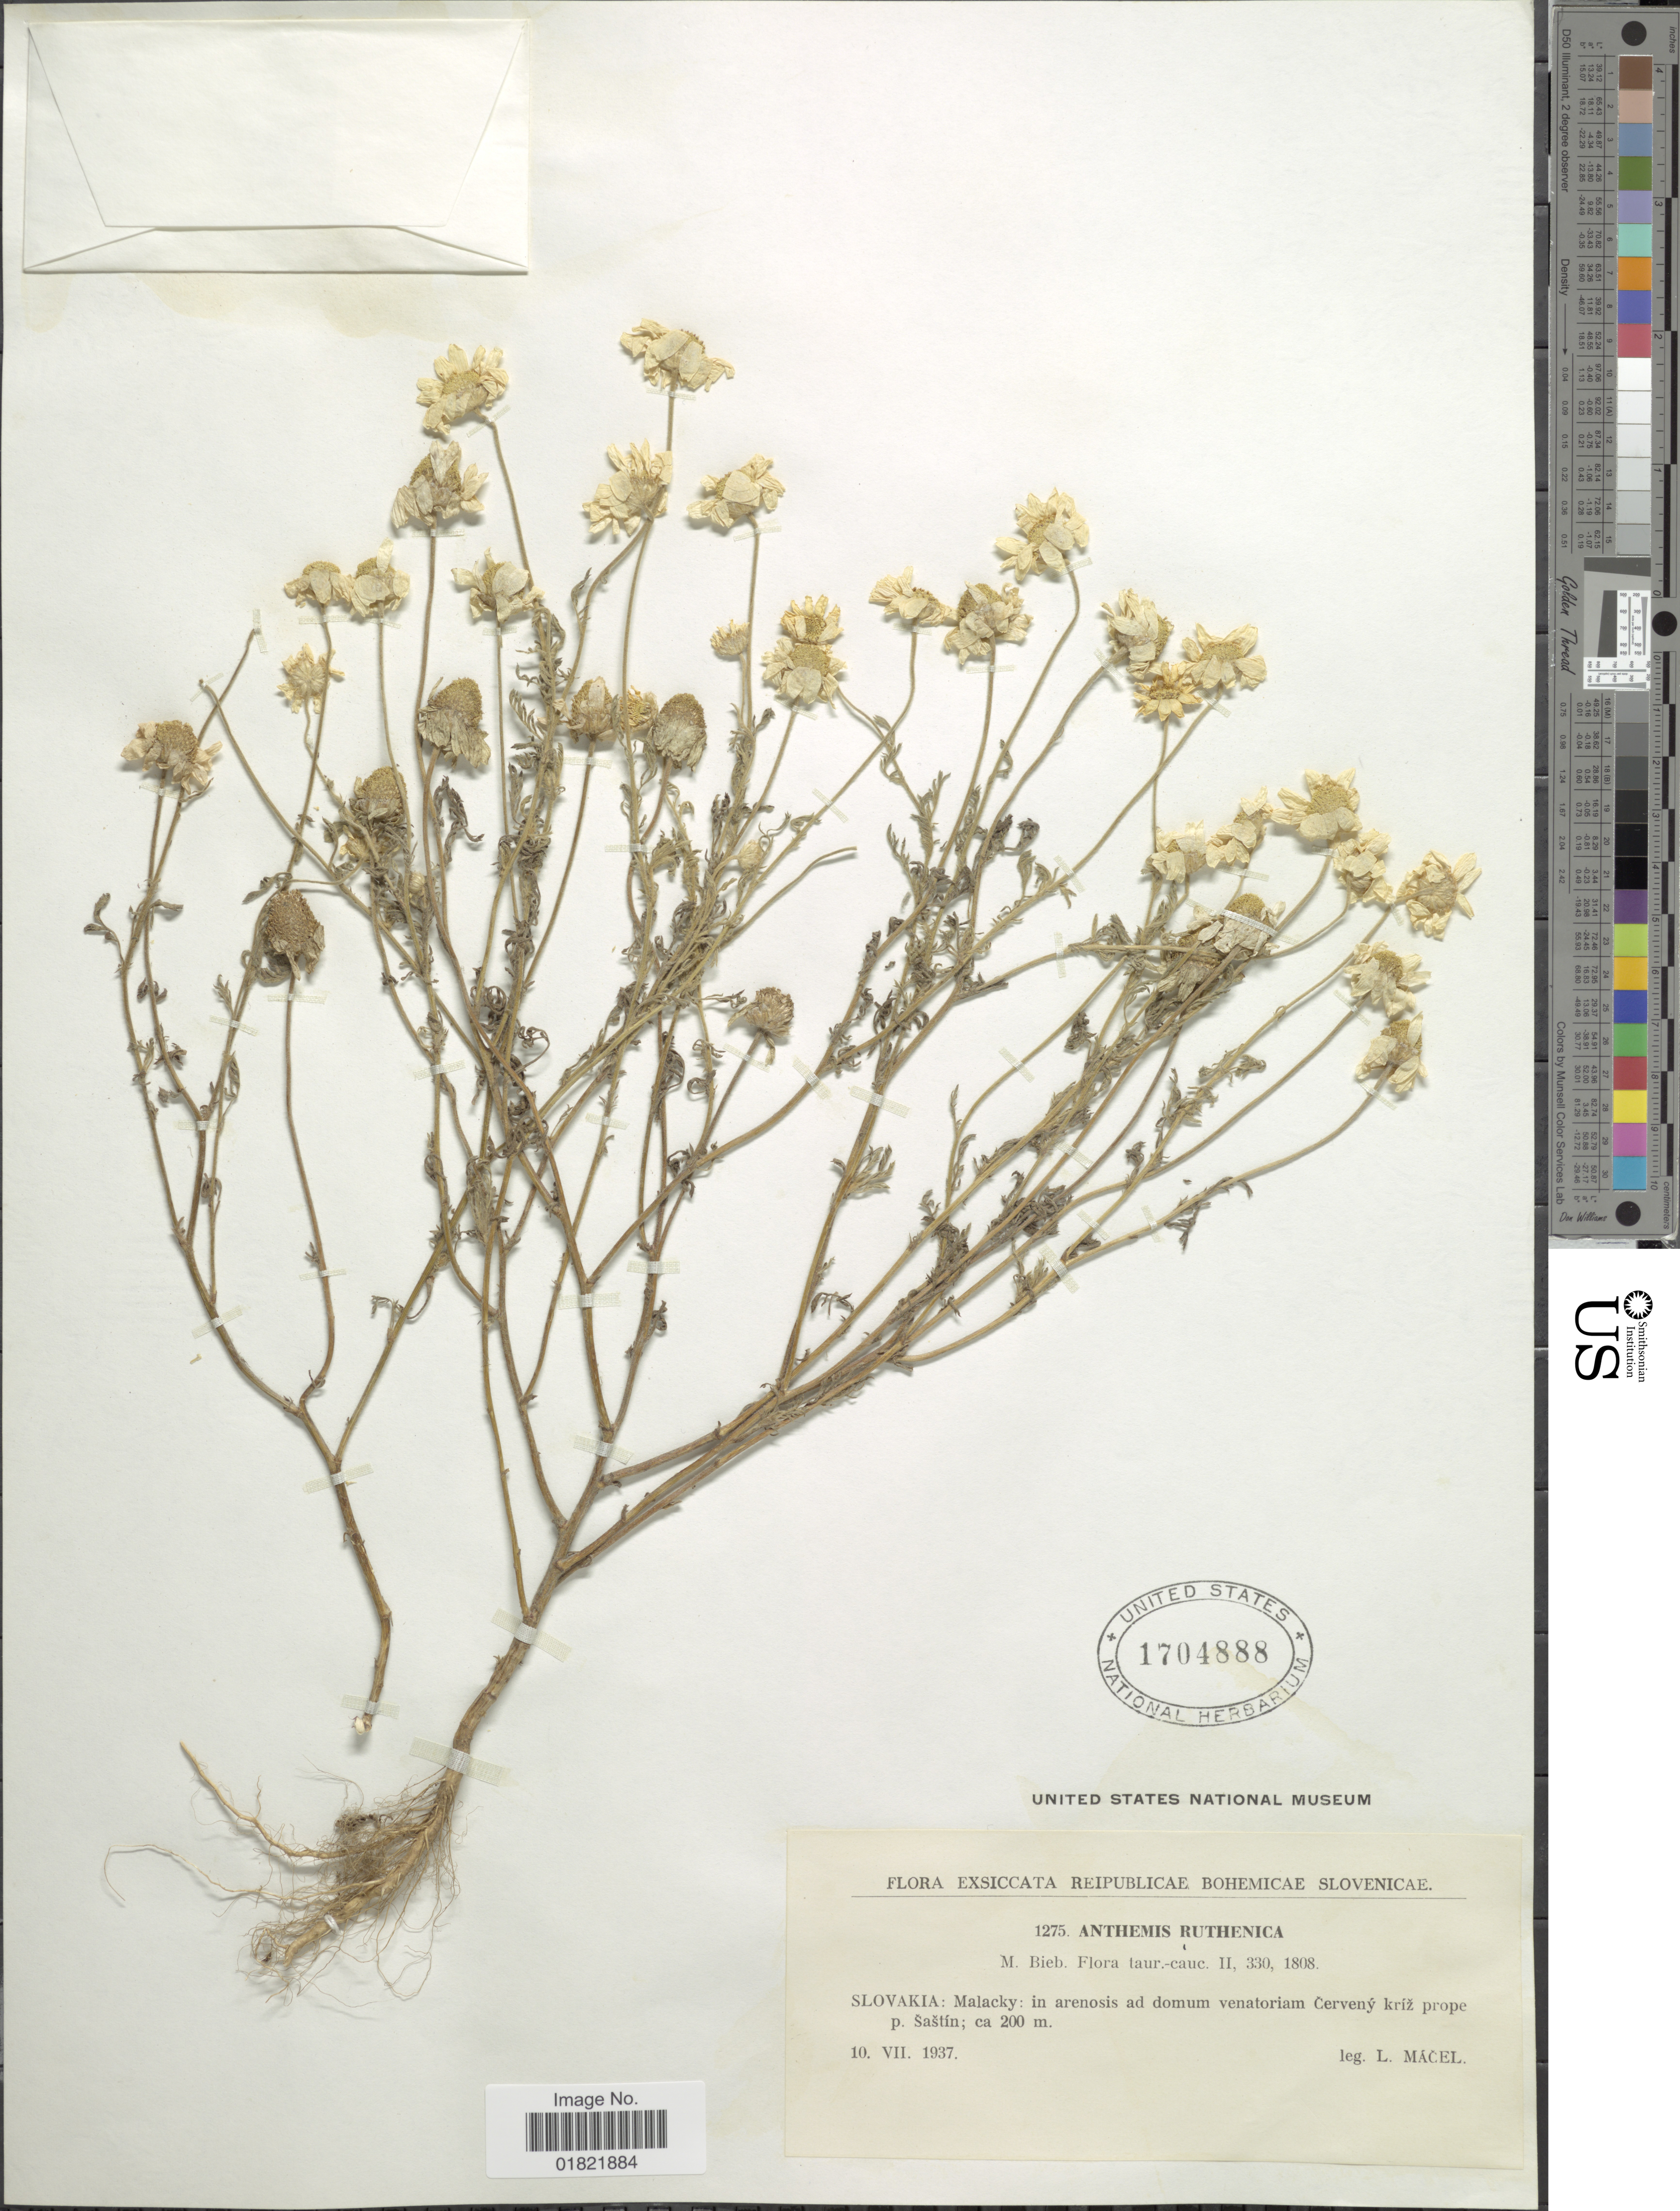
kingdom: Plantae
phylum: Tracheophyta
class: Magnoliopsida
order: Asterales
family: Asteraceae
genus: Anthemis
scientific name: Anthemis ruthenica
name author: M. Bieb.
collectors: L. Macel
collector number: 1275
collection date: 1937-07-10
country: Slovakia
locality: Reipublicae Bohemicae Slovenicae, Slovakia: Malacky: in arenosis ad domum venatoriam Cerveny kriz prope p. Sastin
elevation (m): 200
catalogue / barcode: US 1704888